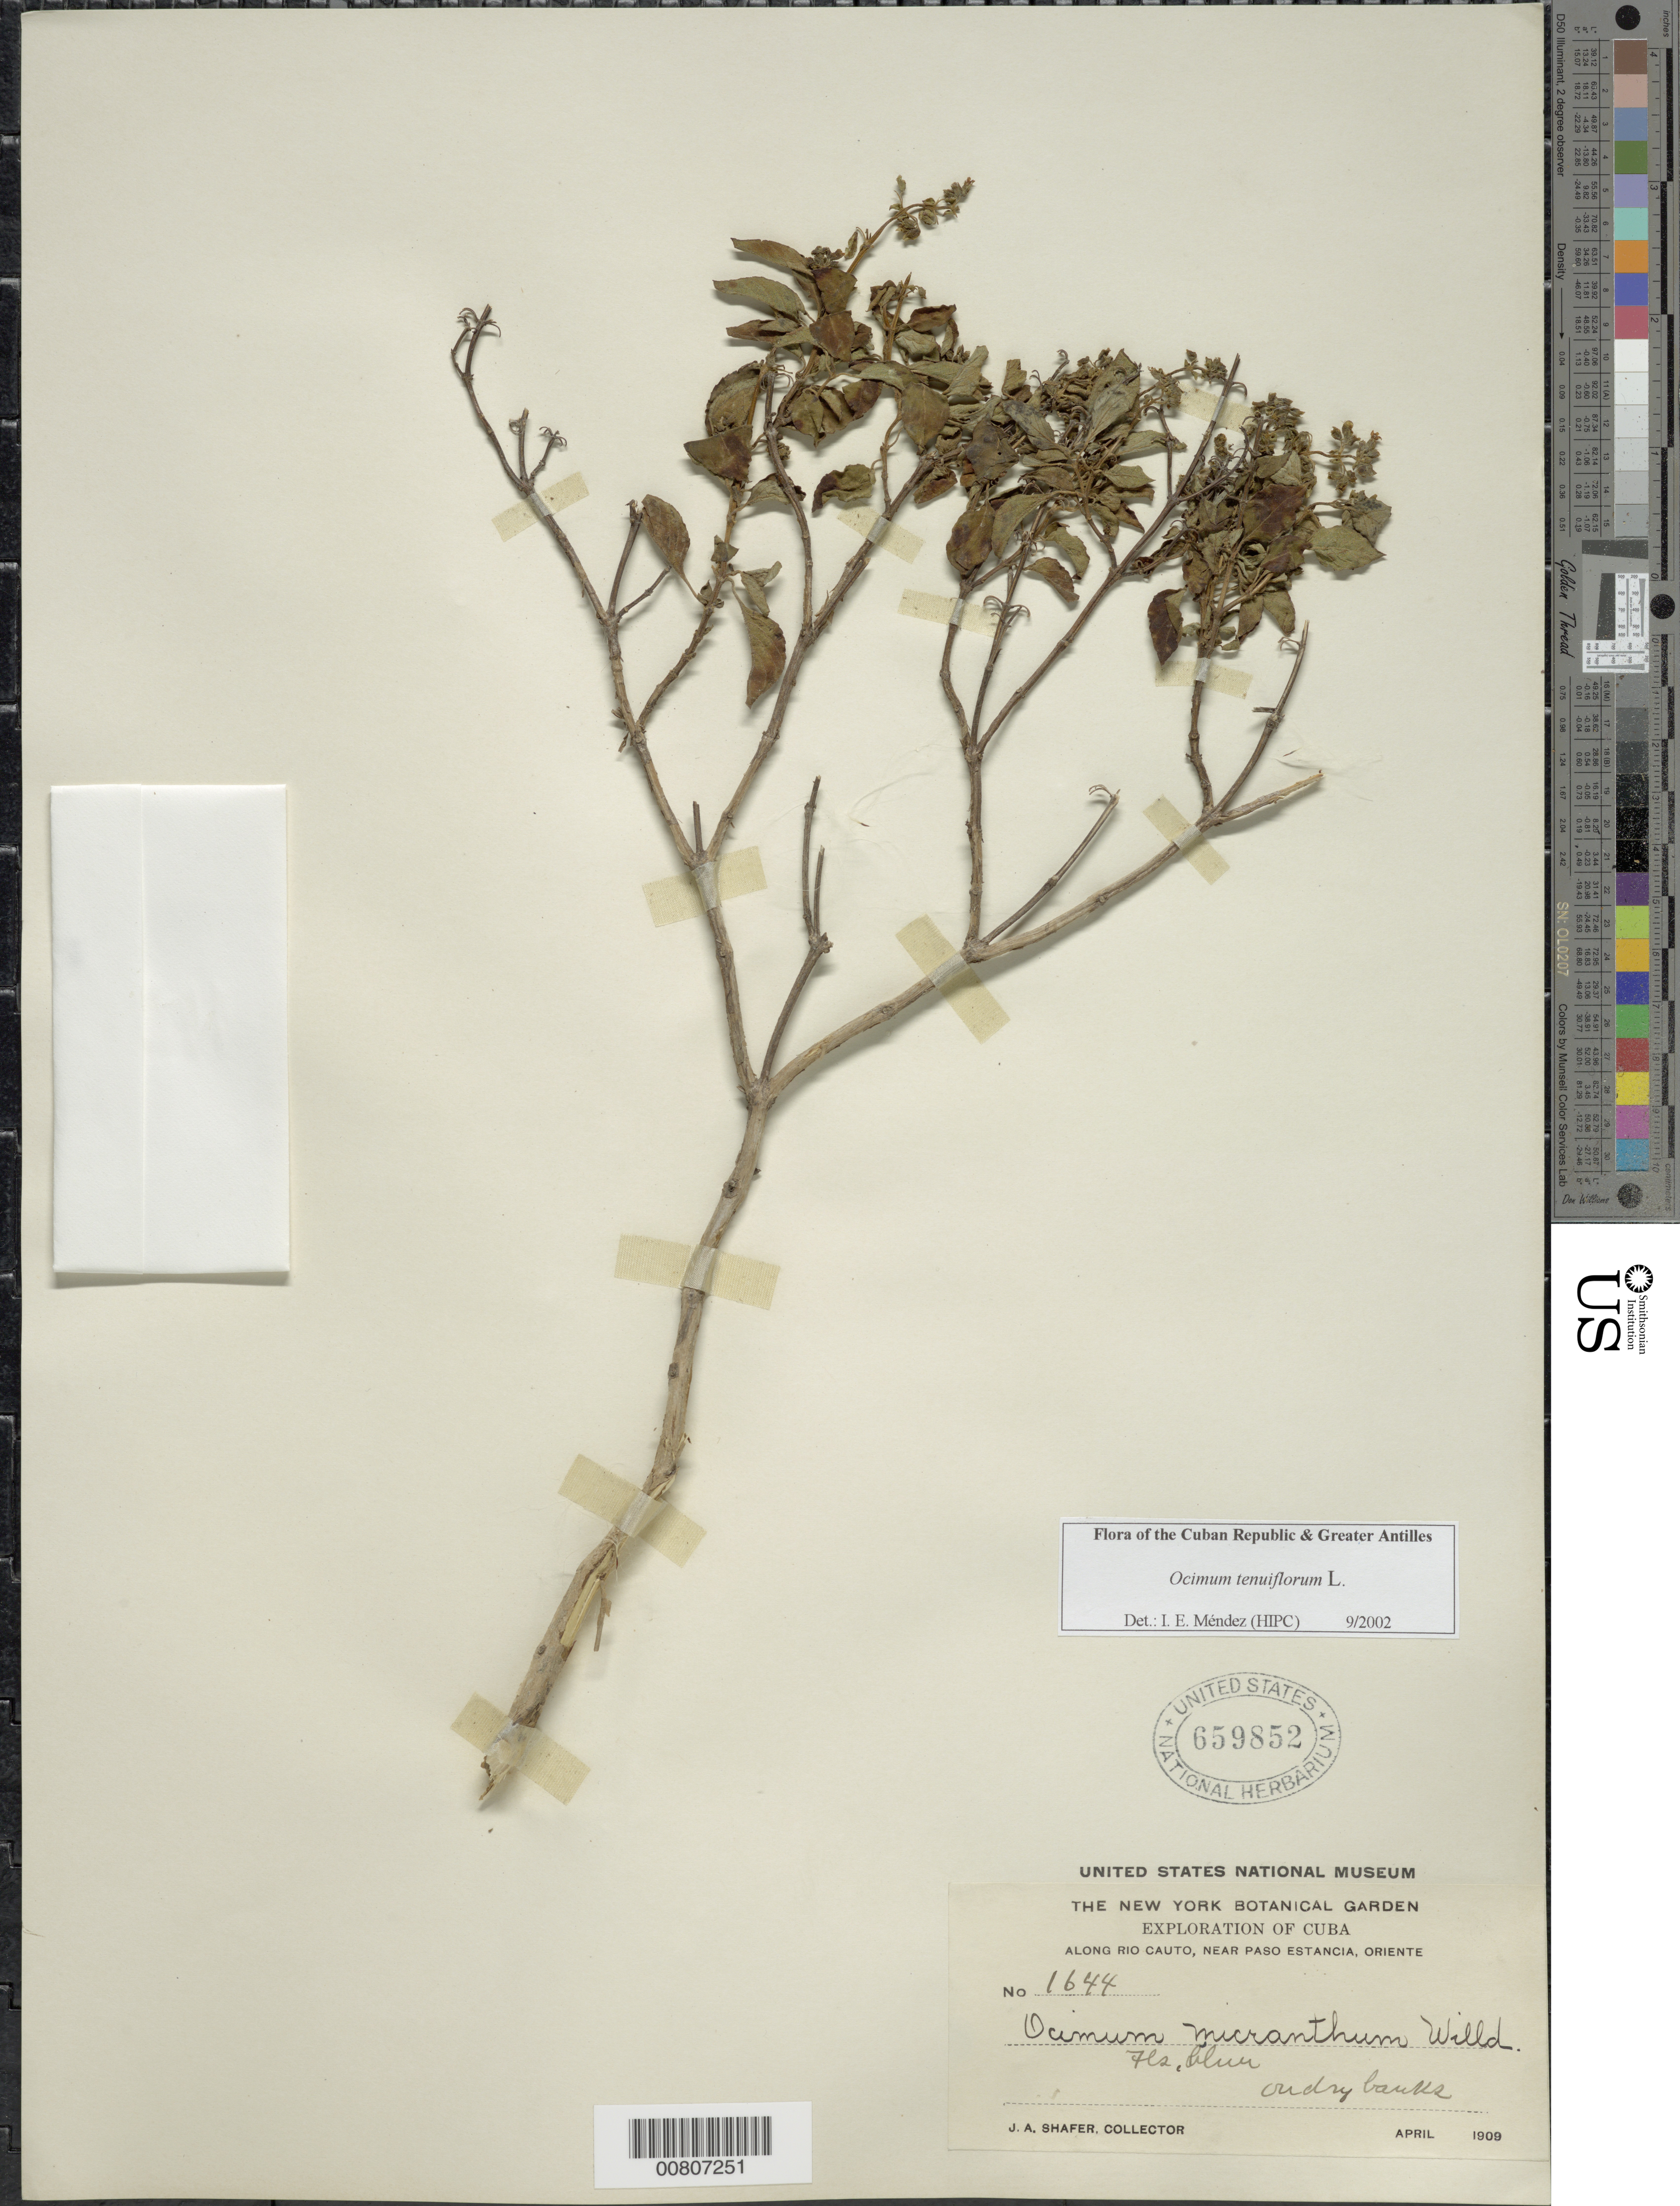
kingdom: Plantae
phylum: Tracheophyta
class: Magnoliopsida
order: Lamiales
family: Lamiaceae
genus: Ocimum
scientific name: Ocimum tenuiflorum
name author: L.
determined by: Méndez, Isidro E., (HIPC)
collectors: J. A. Shafer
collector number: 1644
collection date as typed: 28 Apr 1909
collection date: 1909-04-28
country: Cuba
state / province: Granma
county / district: Dry forest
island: Cuba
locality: Río Cauto, near Paso Estancia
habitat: Dry banks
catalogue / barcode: US 659852